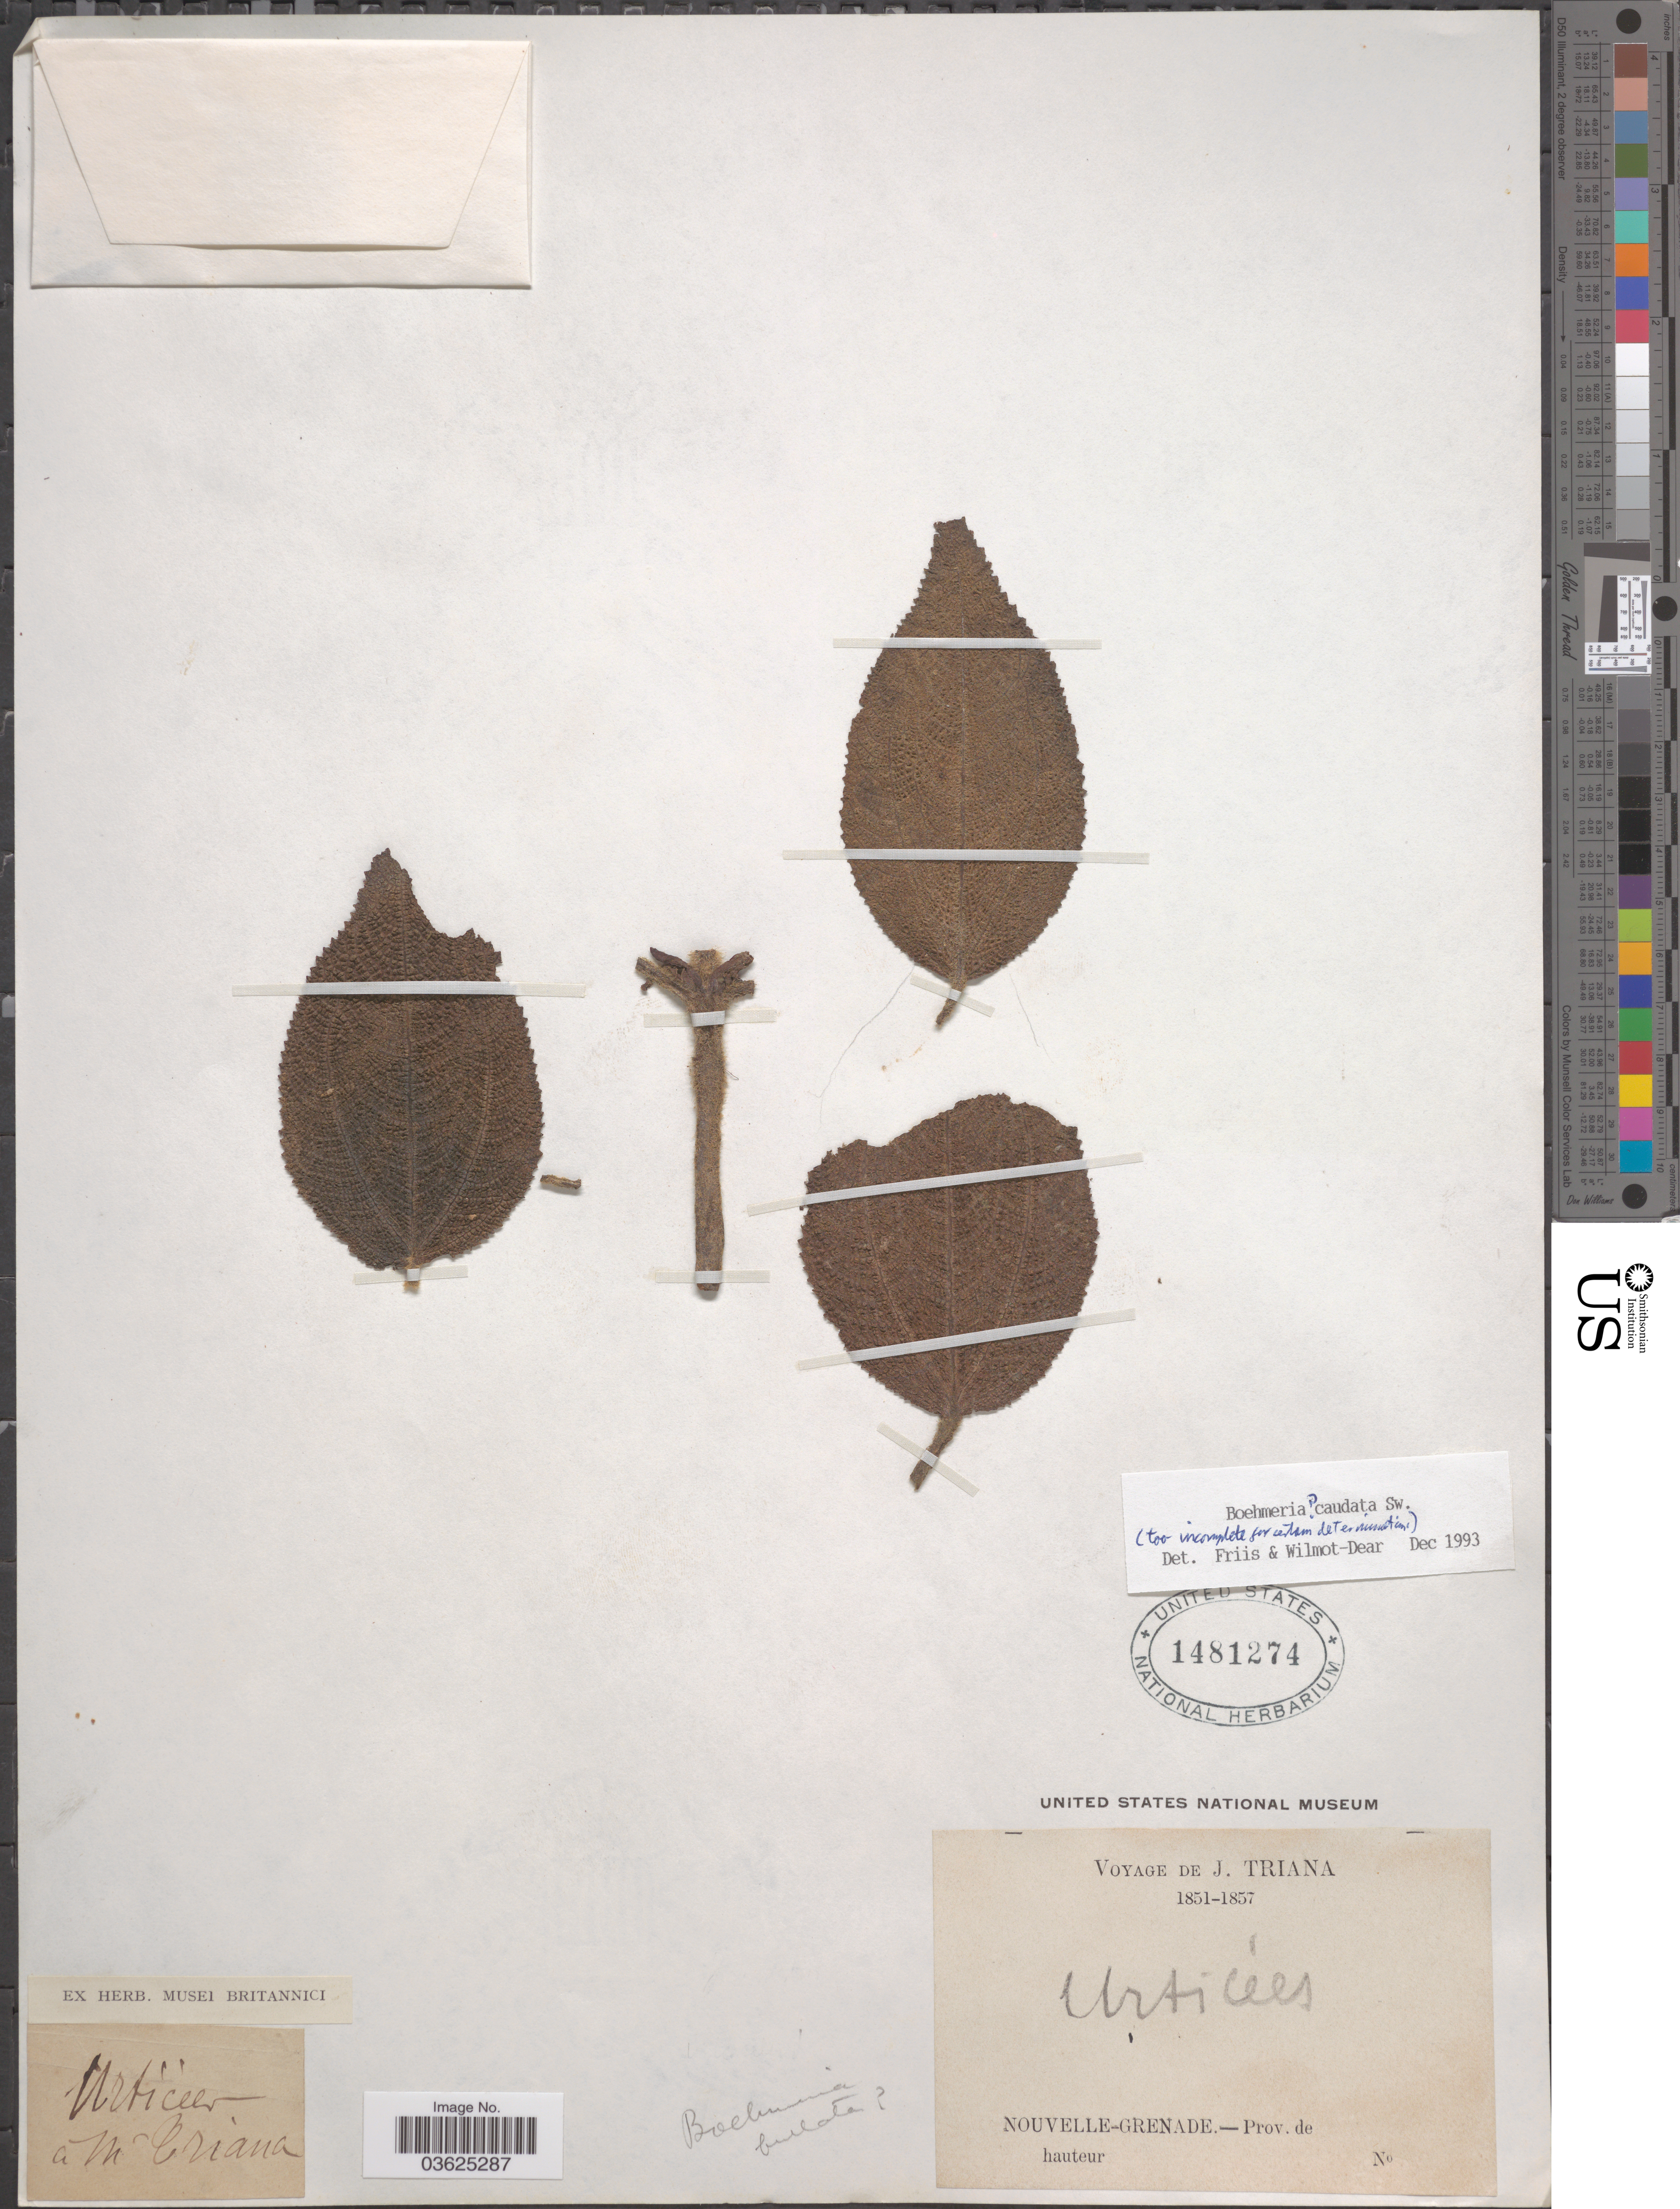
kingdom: Plantae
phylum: Tracheophyta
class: Magnoliopsida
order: Rosales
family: Urticaceae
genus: Boehmeria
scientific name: Boehmeria caudata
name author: Sw.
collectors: J. Triana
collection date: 1851/1857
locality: Nouvelle-Grenade.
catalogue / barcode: US 1481274